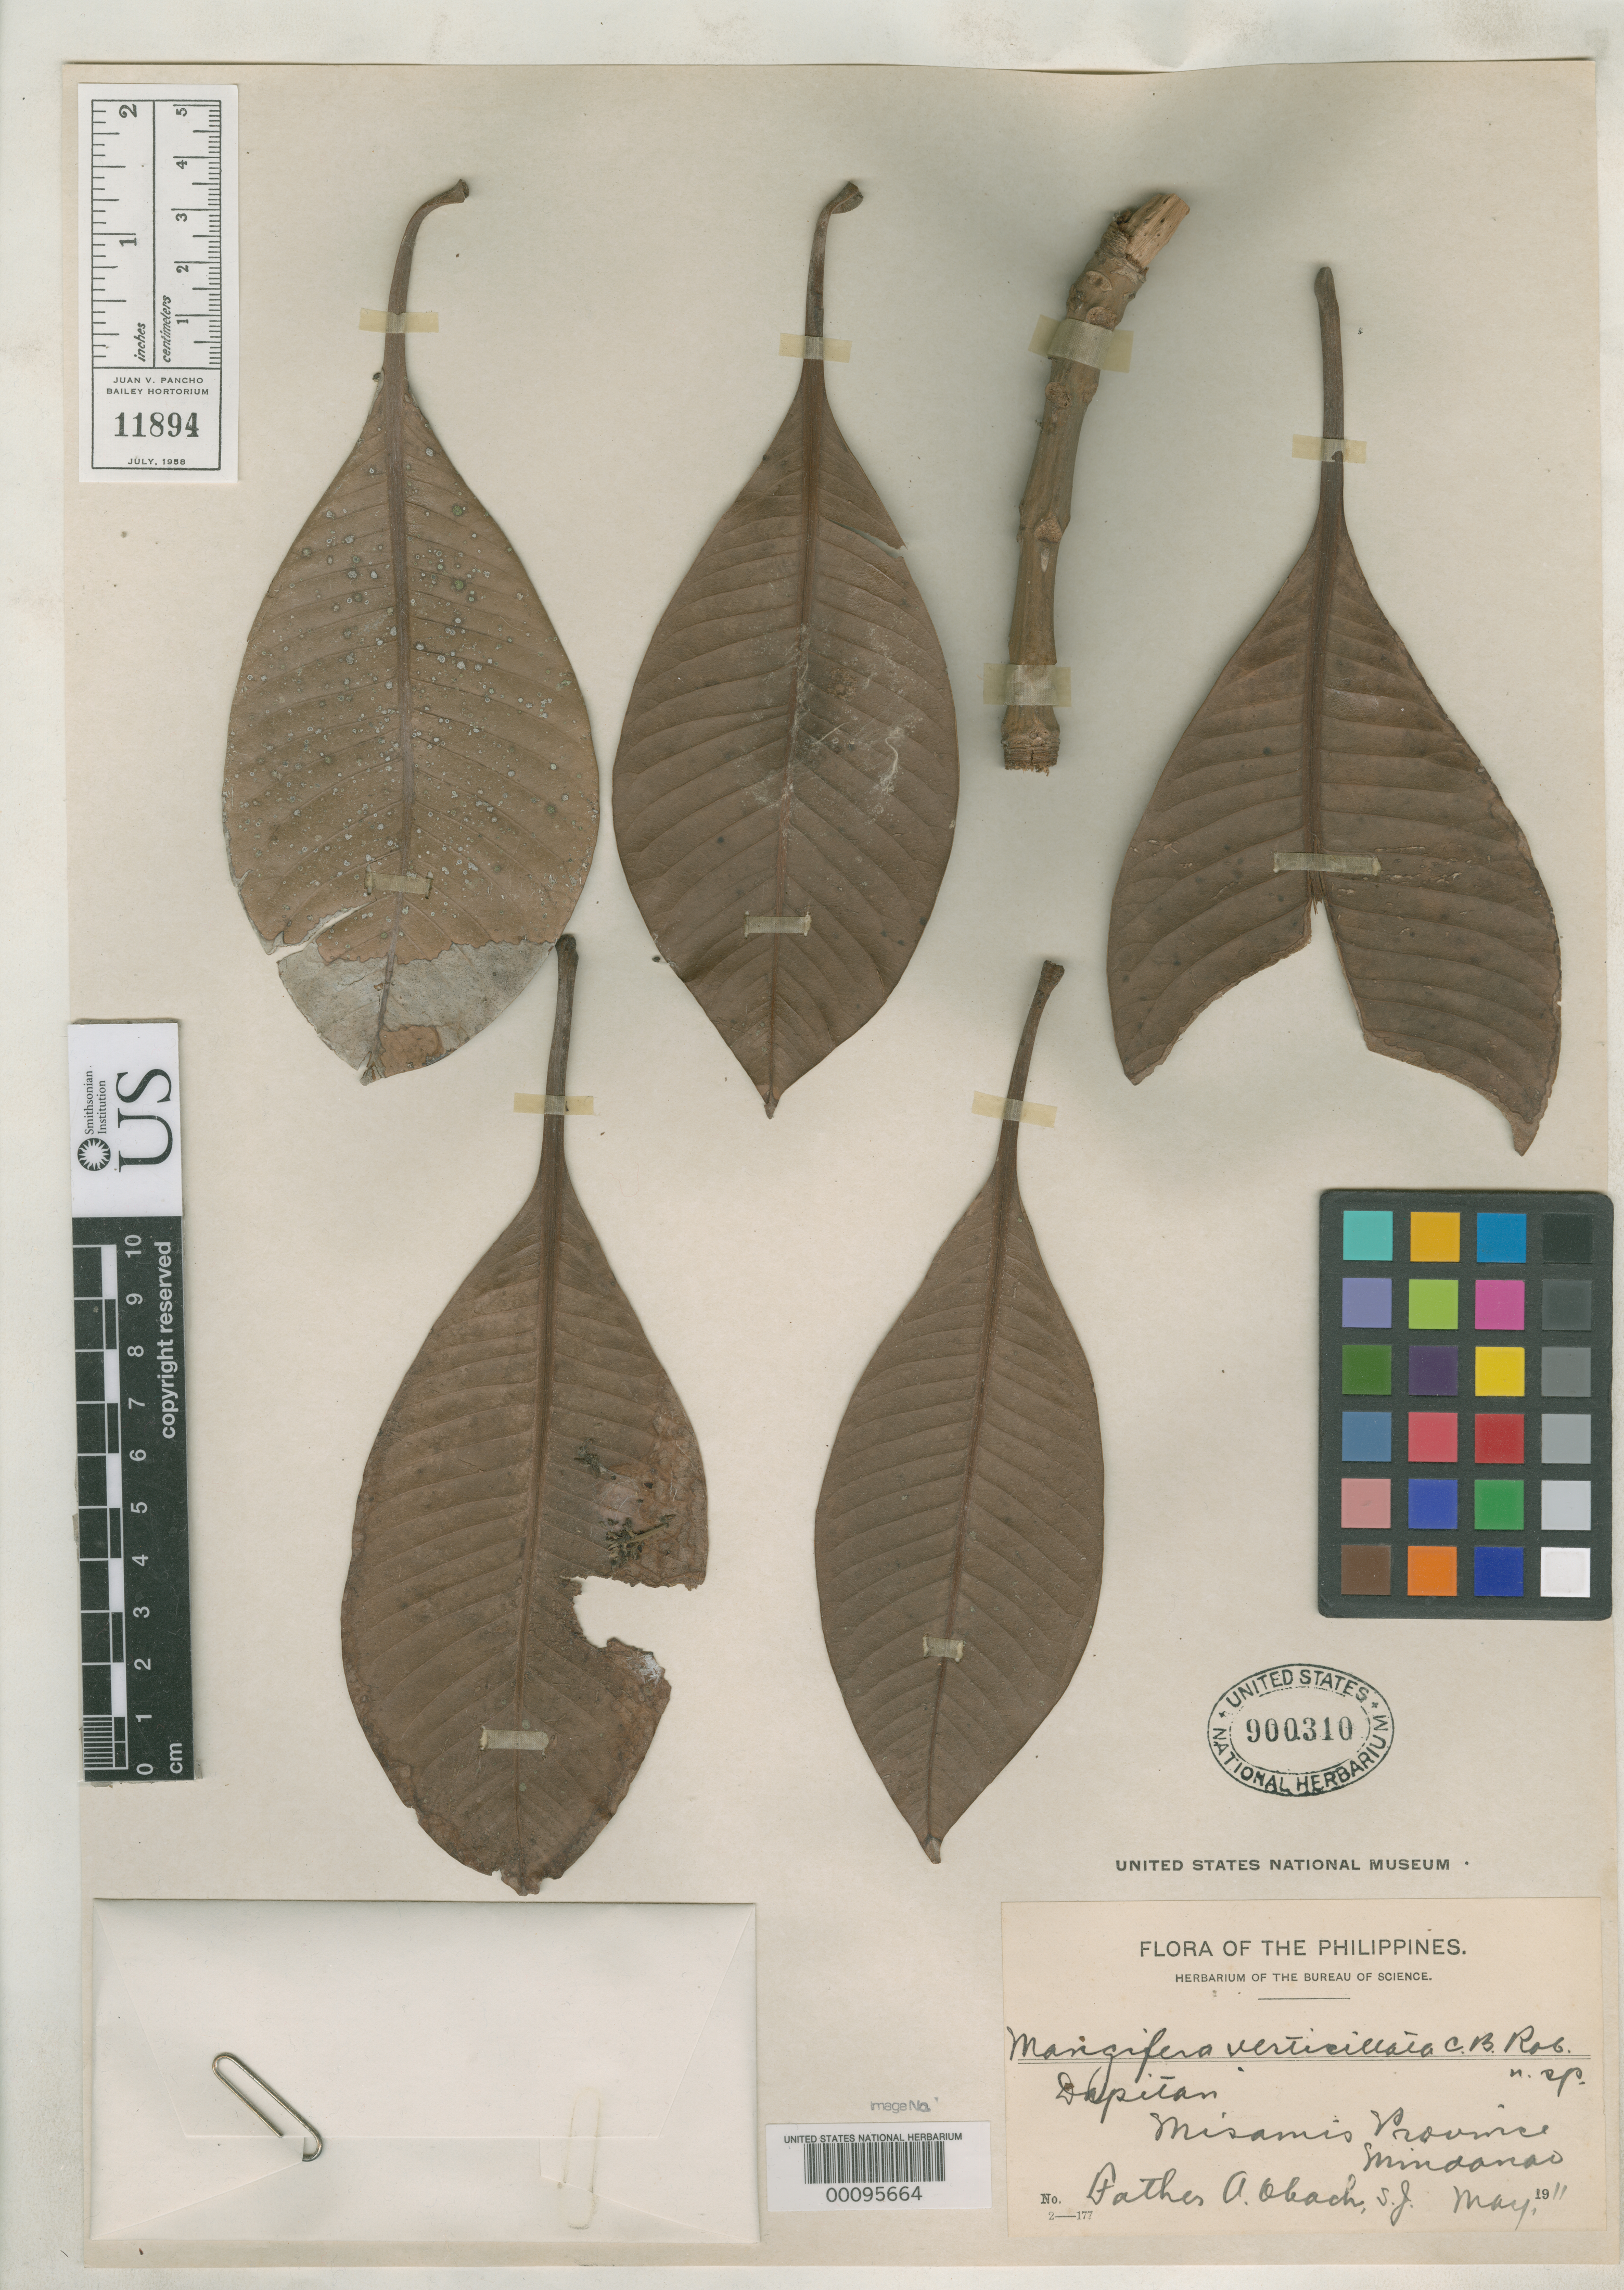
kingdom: Plantae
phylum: Tracheophyta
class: Magnoliopsida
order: Sapindales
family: Anacardiaceae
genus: Mangifera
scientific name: Mangifera verticillata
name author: C.B. Rob.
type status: Isotype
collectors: A. Obach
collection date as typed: May 1911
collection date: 1911-05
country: Philippines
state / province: Zamboanga Peninsula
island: Mindanao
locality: Dapitan. Moro.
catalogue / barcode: US 900310